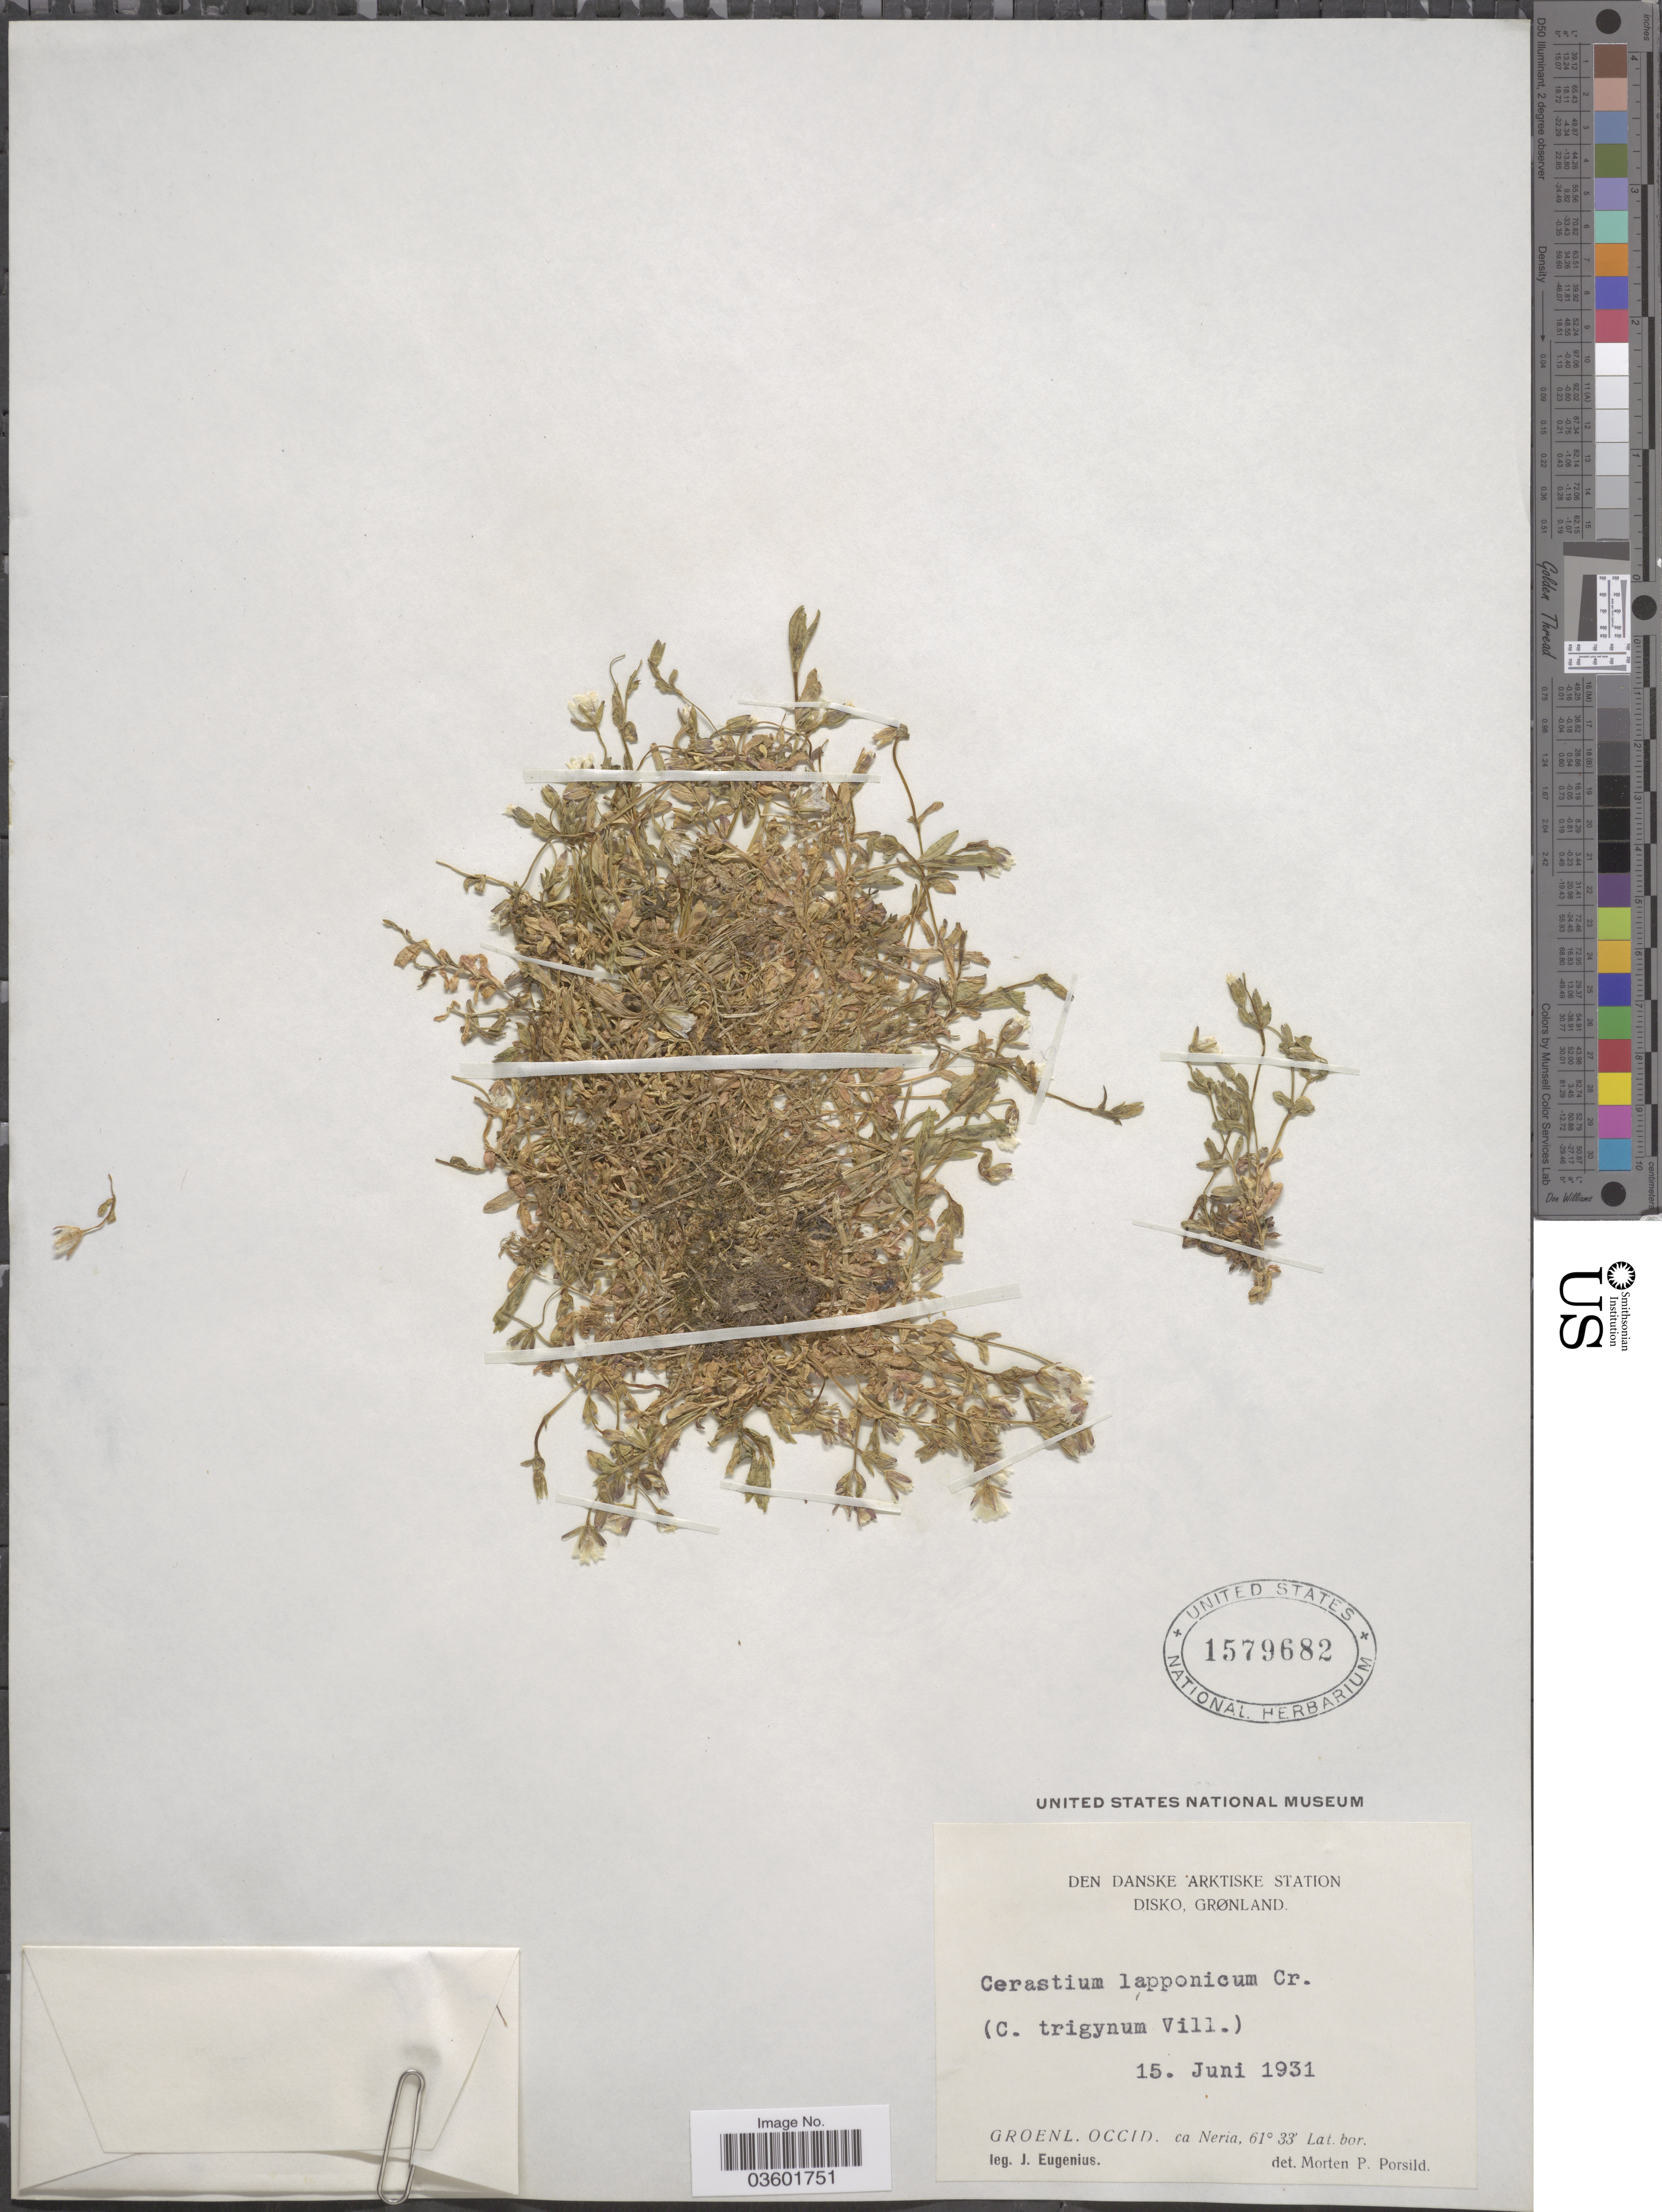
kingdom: Plantae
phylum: Tracheophyta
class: Magnoliopsida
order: Caryophyllales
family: Caryophyllaceae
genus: Cerastium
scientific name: Cerastium cerastoides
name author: (L.) Britton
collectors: J. Eugenius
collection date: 1931-06-15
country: Greenland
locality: Den Danske Arktiske Station. Disko. Groenl. Occid. ca. Neria.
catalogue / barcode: US 1579682